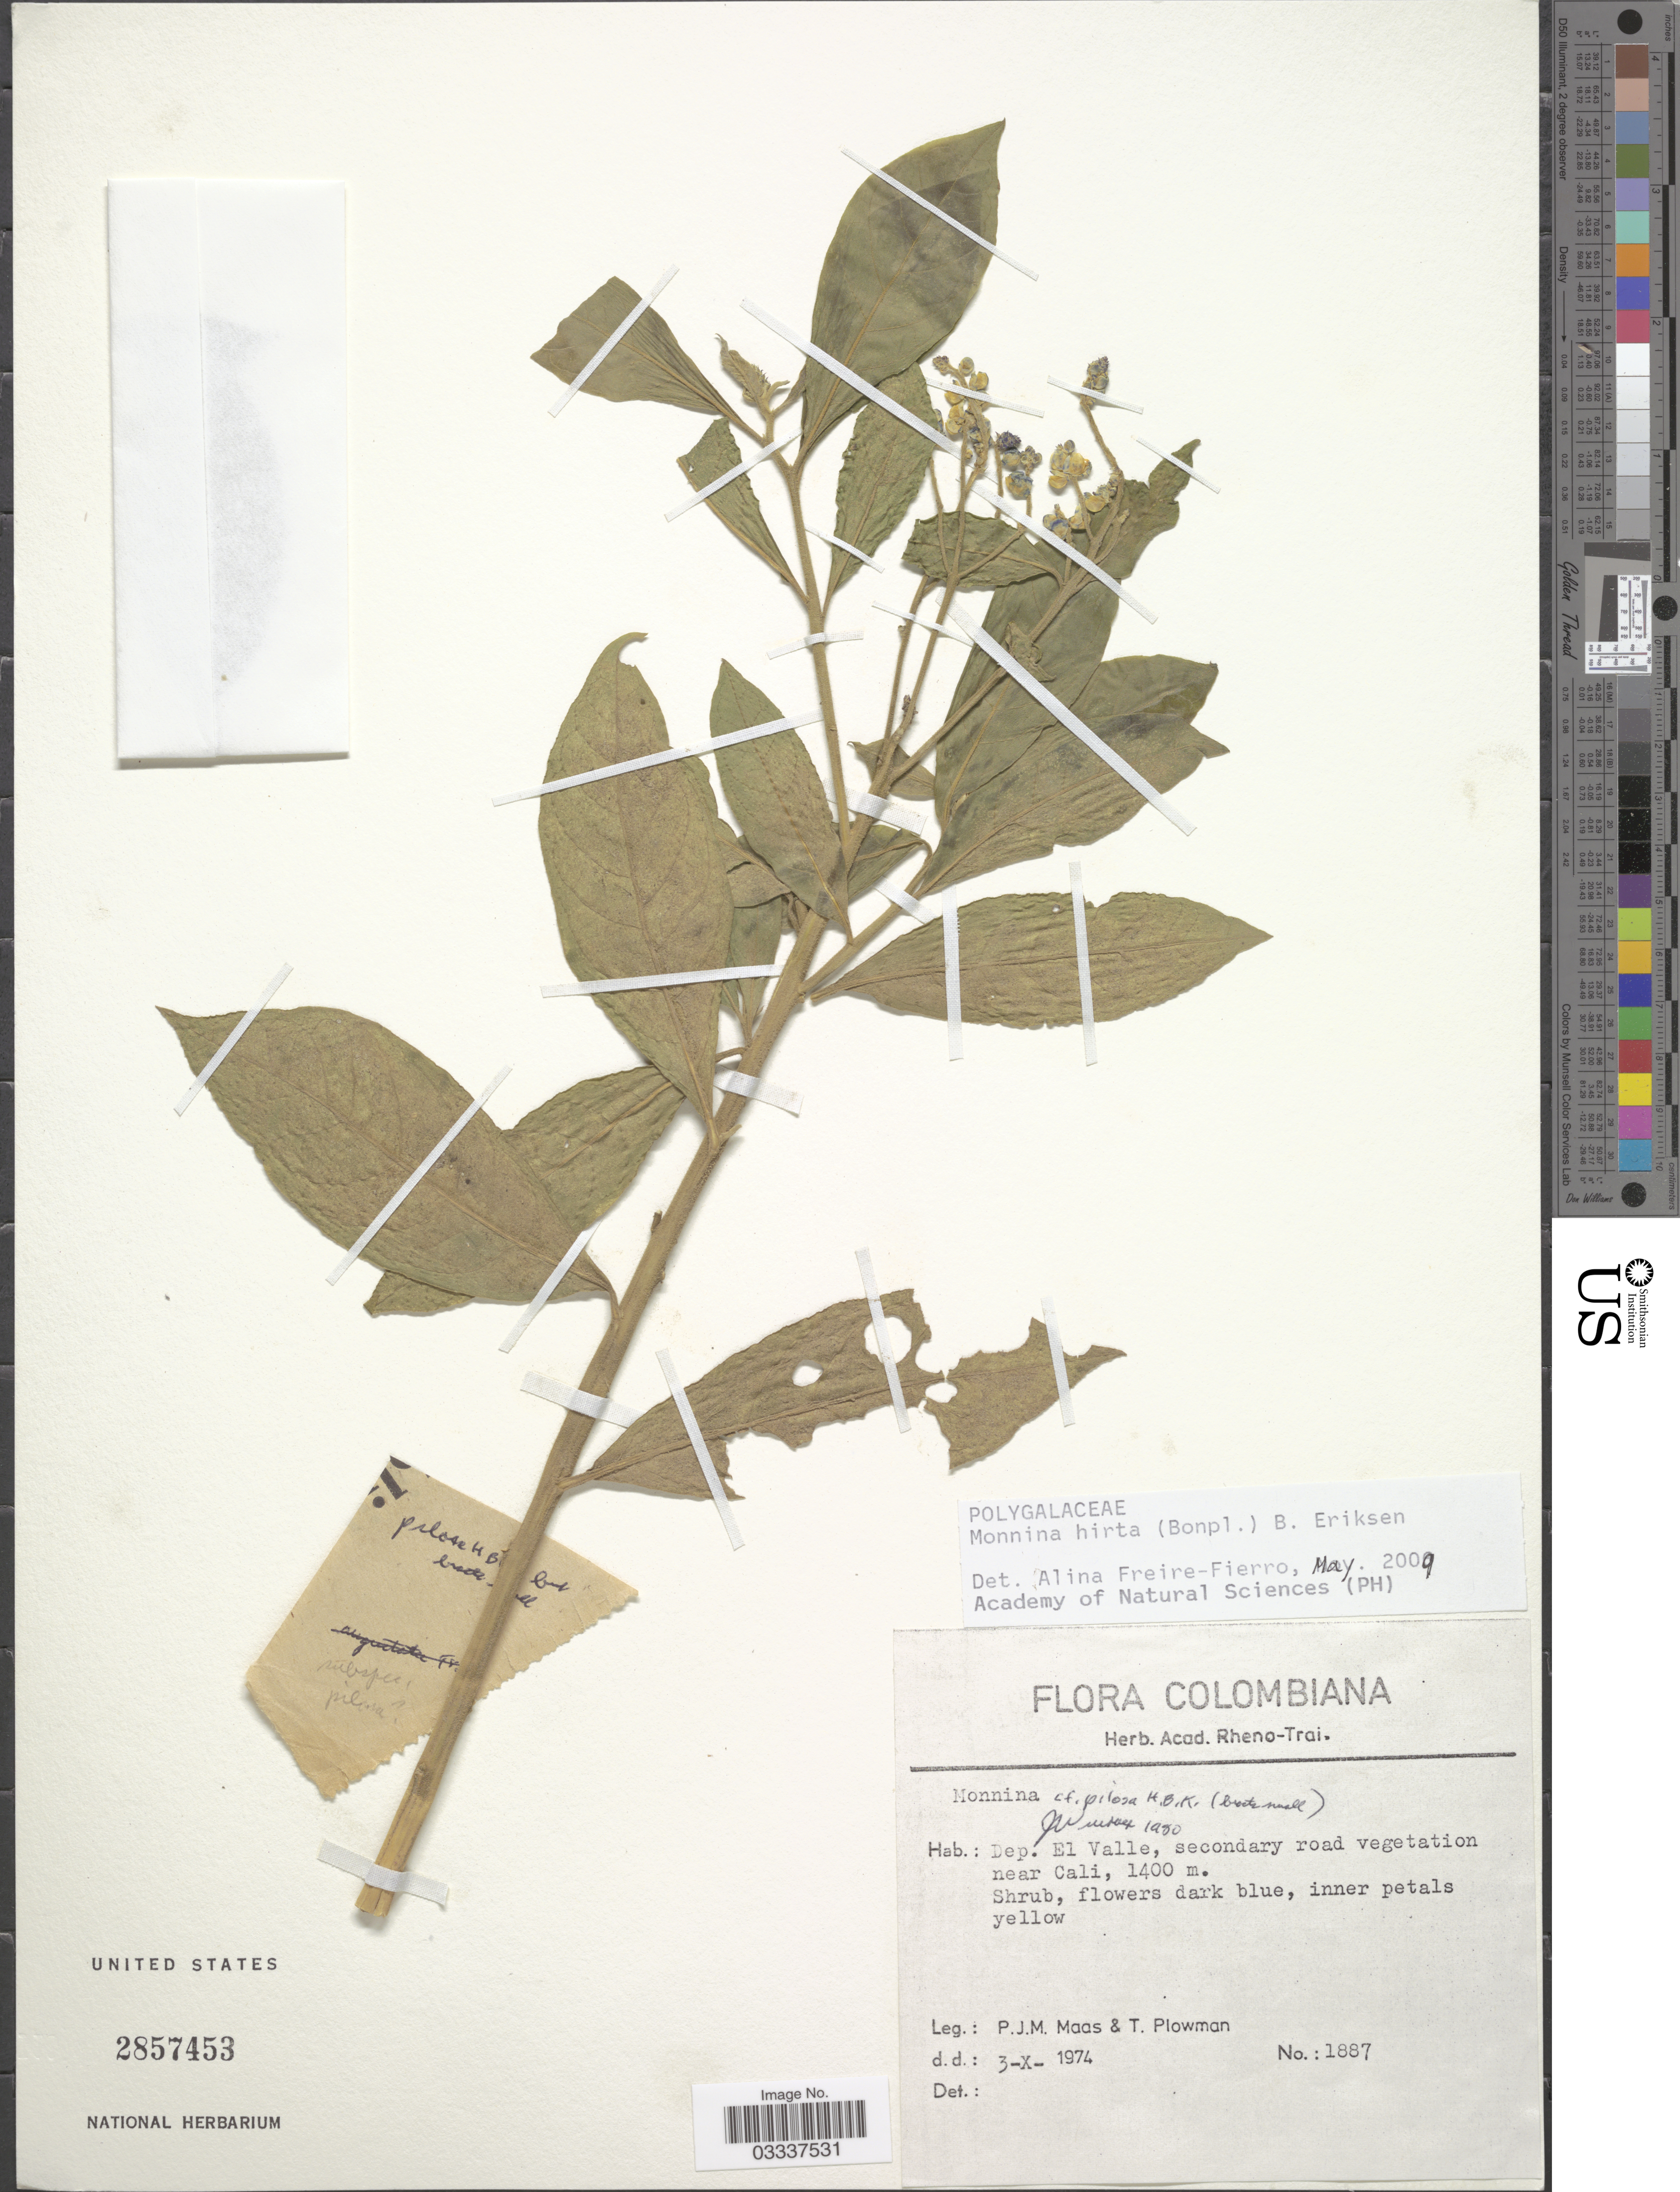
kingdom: Plantae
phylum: Tracheophyta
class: Magnoliopsida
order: Fabales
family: Polygalaceae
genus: Monnina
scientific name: Monnina hirta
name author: (Bonpl.) B. Eriksen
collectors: P. Maas & T. Plowman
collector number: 1887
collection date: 1974-10-03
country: Colombia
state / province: Valle del Cauca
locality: Dep. El Valle, secondary road vegetation near Cali.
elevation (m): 1400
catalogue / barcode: US 2857453